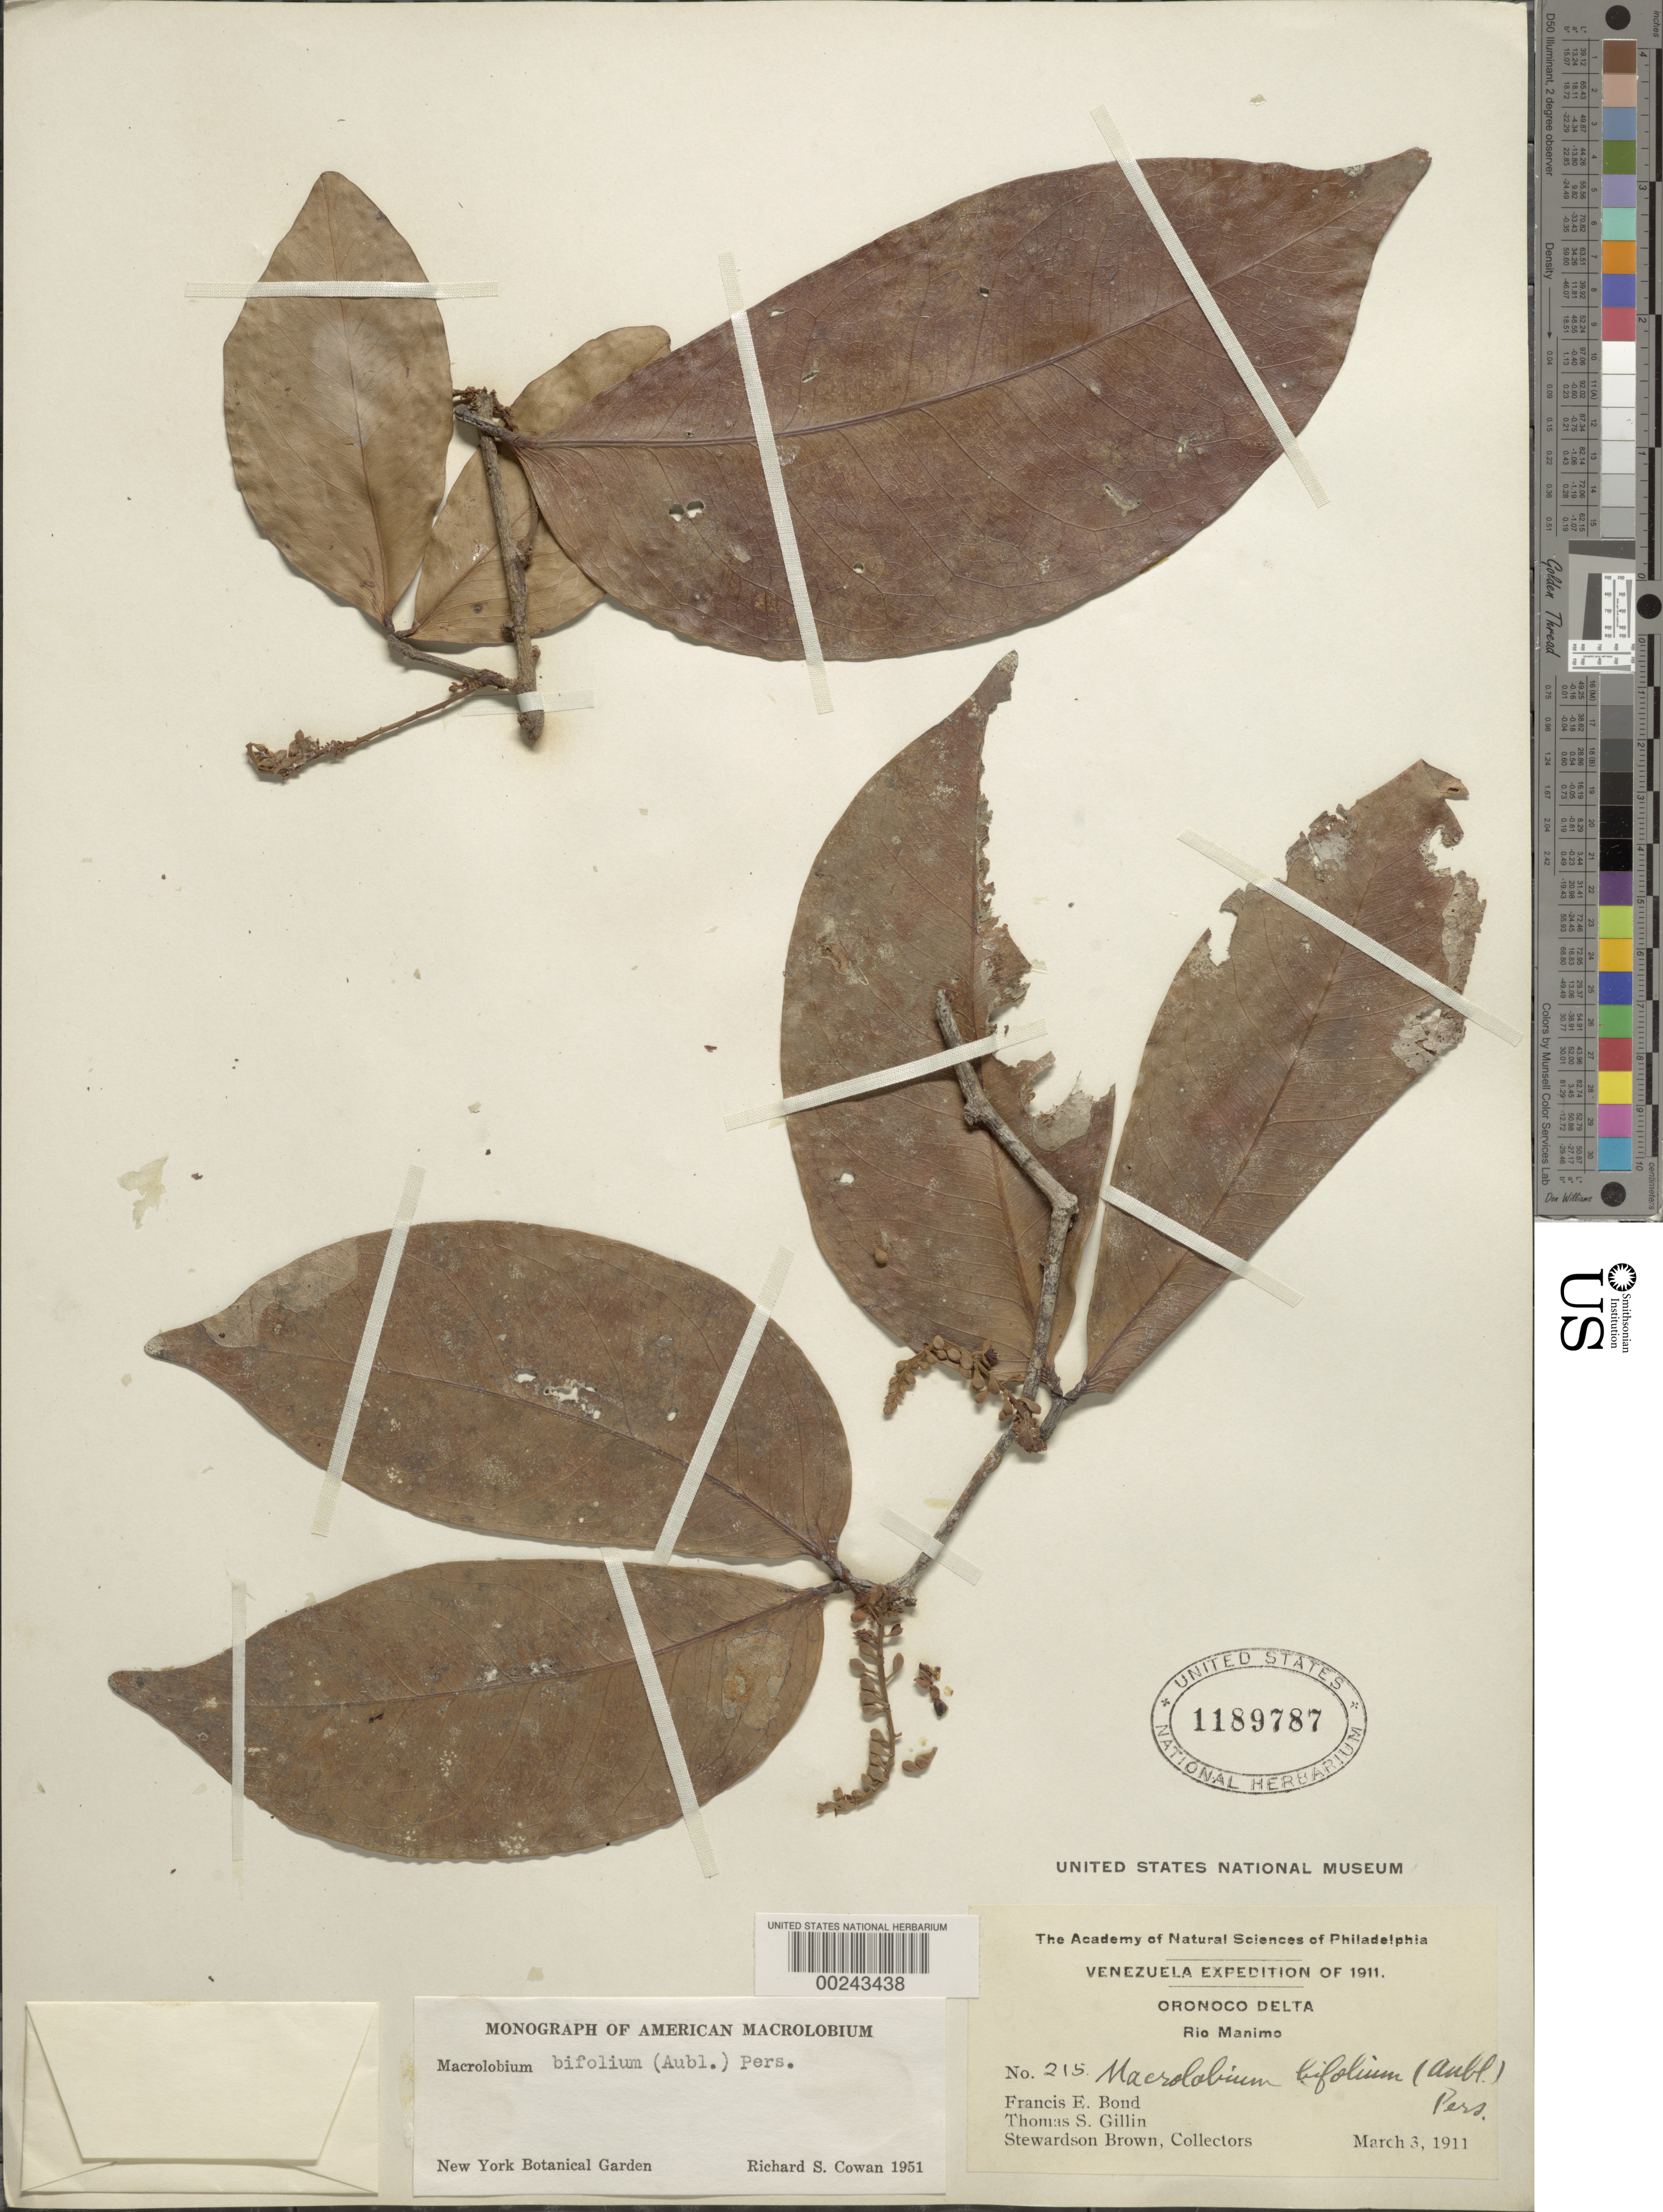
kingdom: Plantae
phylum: Tracheophyta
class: Magnoliopsida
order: Fabales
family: Fabaceae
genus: Macrolobium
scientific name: Macrolobium bifolium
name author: (Aubl.) Pers.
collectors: F. Bond, T. Gillin & S. Brown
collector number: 215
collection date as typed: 3 March 1911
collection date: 1911-03-03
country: Venezuela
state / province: Delta Amacuro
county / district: Pedernales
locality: Orinoco Delta, Río Manimo, Pedernales and vicinity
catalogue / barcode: US 1189787